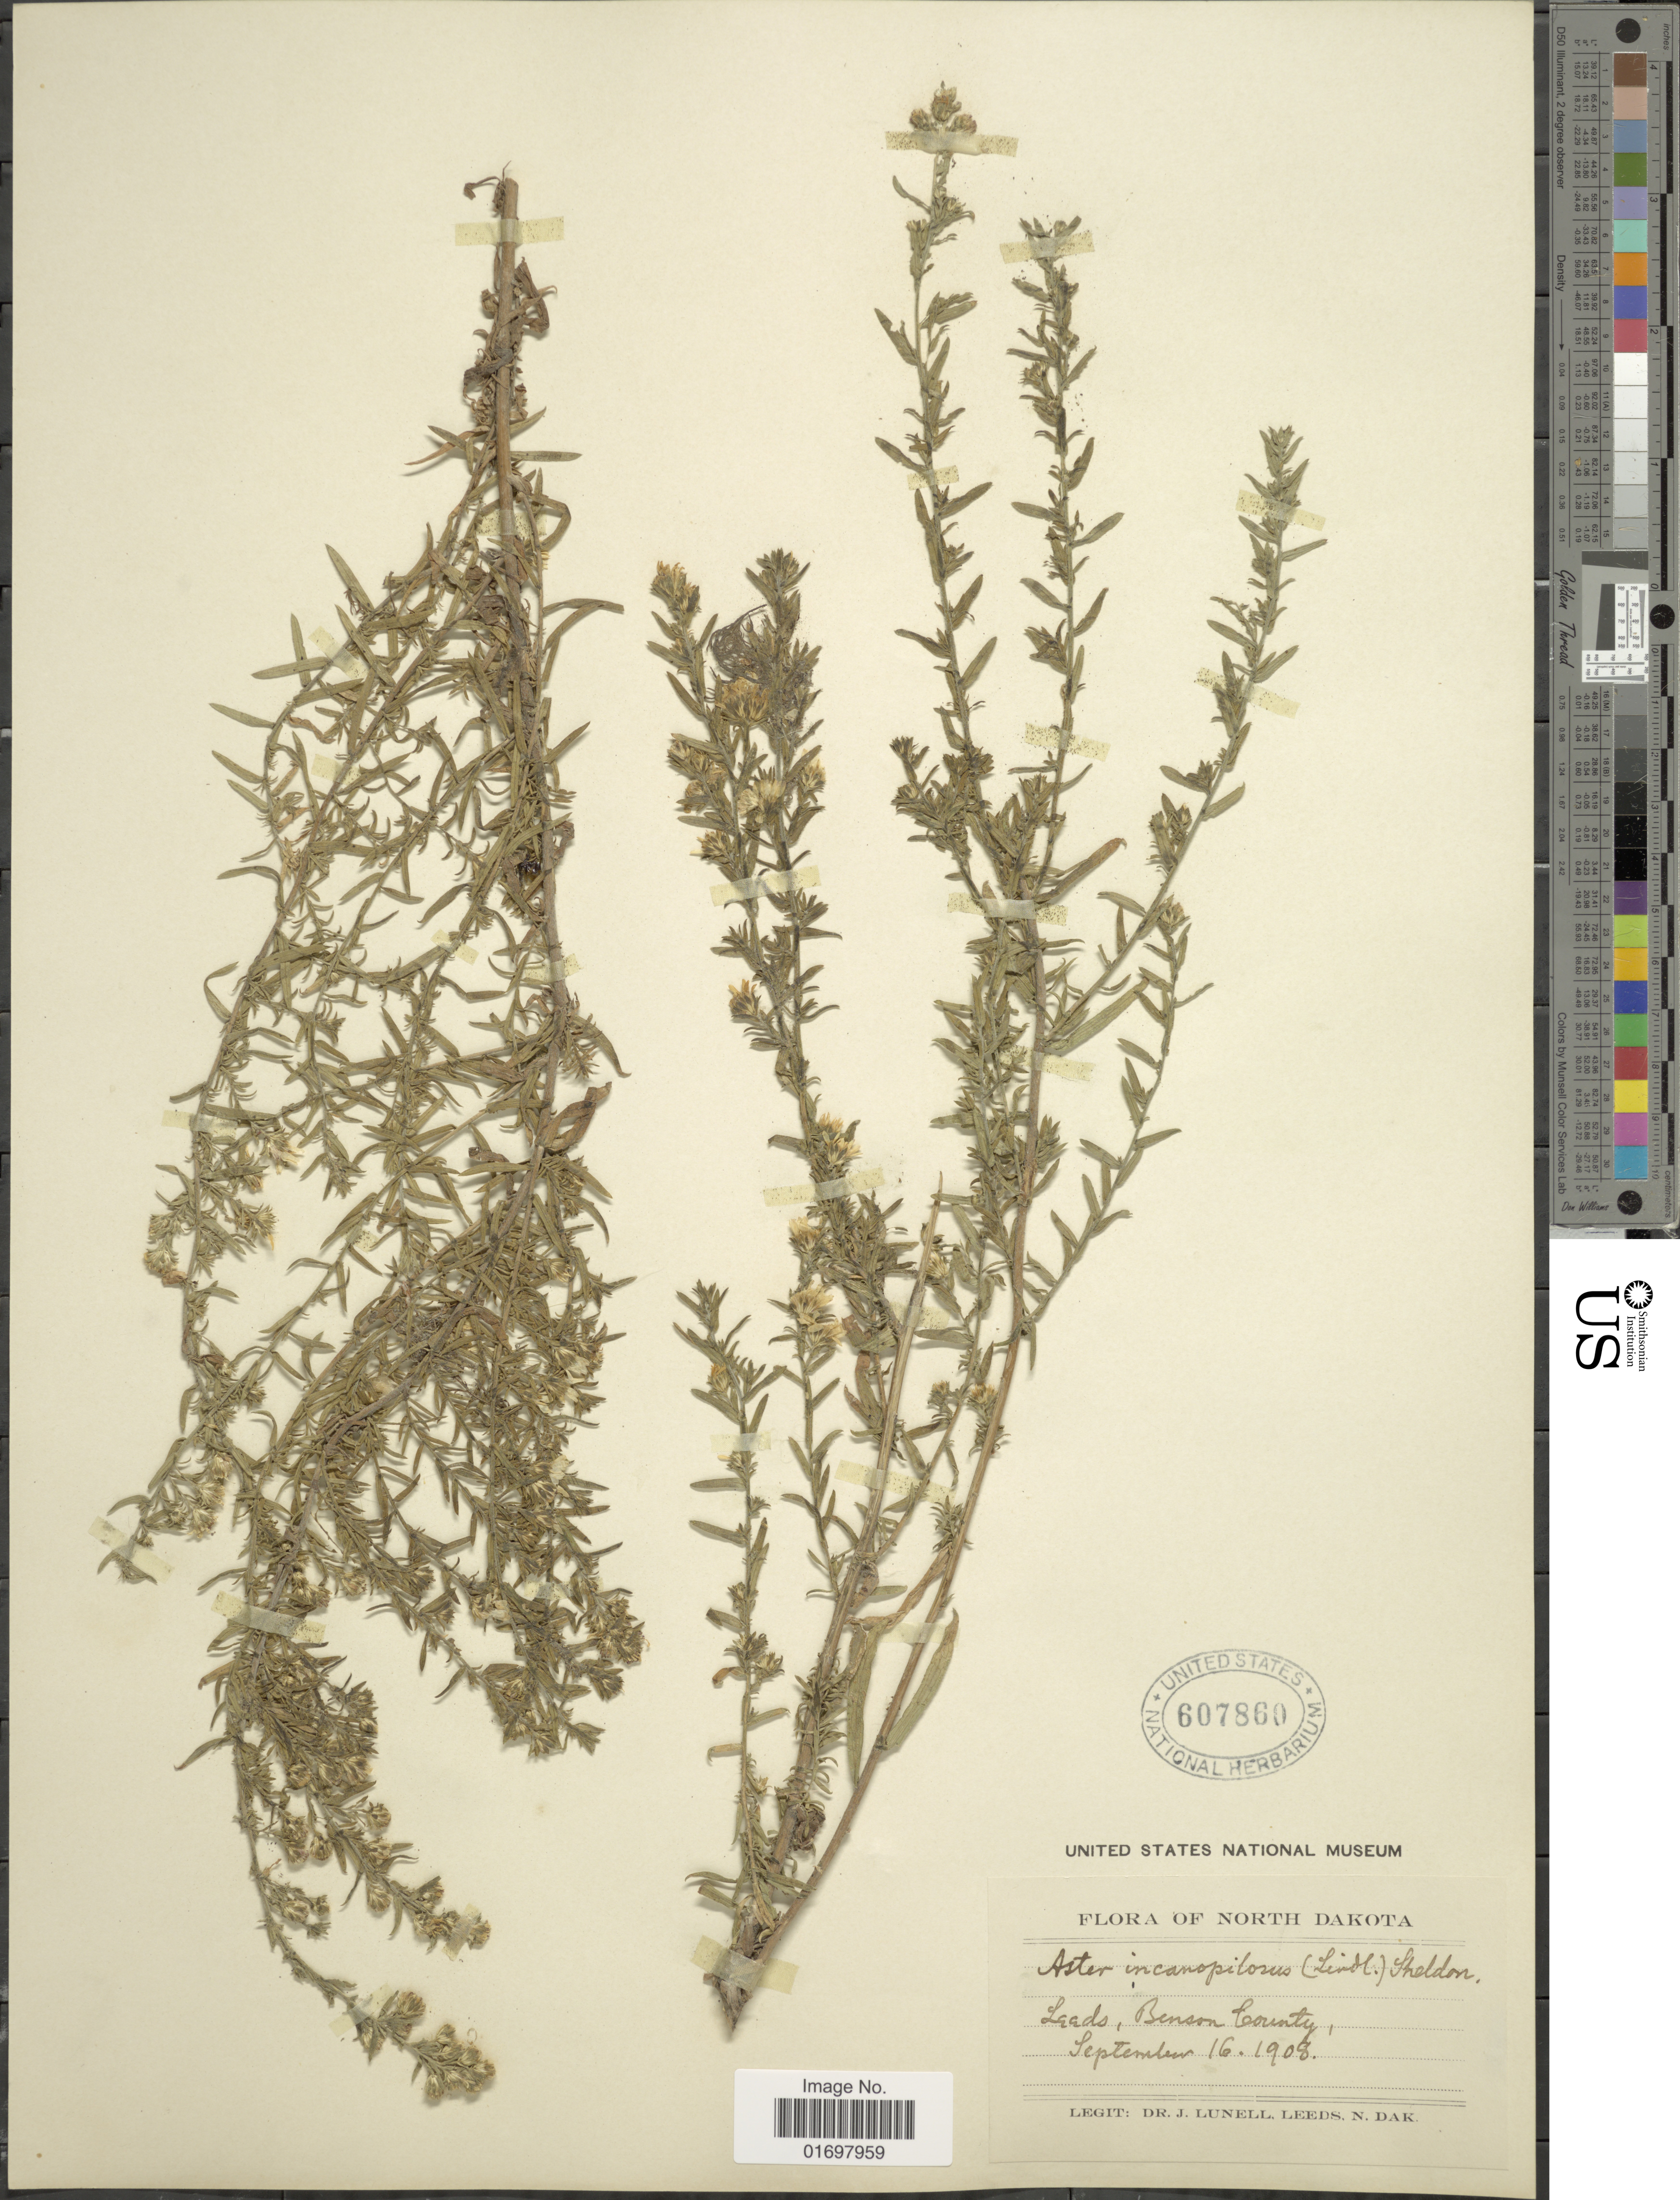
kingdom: Plantae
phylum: Tracheophyta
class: Magnoliopsida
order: Asterales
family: Asteraceae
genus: Symphyotrichum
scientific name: Symphyotrichum falcatum var. commutatum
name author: (Torr. & A. Gray) G.L. Nesom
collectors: J. Lunell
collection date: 1908-09-16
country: United States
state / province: North Dakota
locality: North Dakota, Leads, Benson County.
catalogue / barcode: US 607860